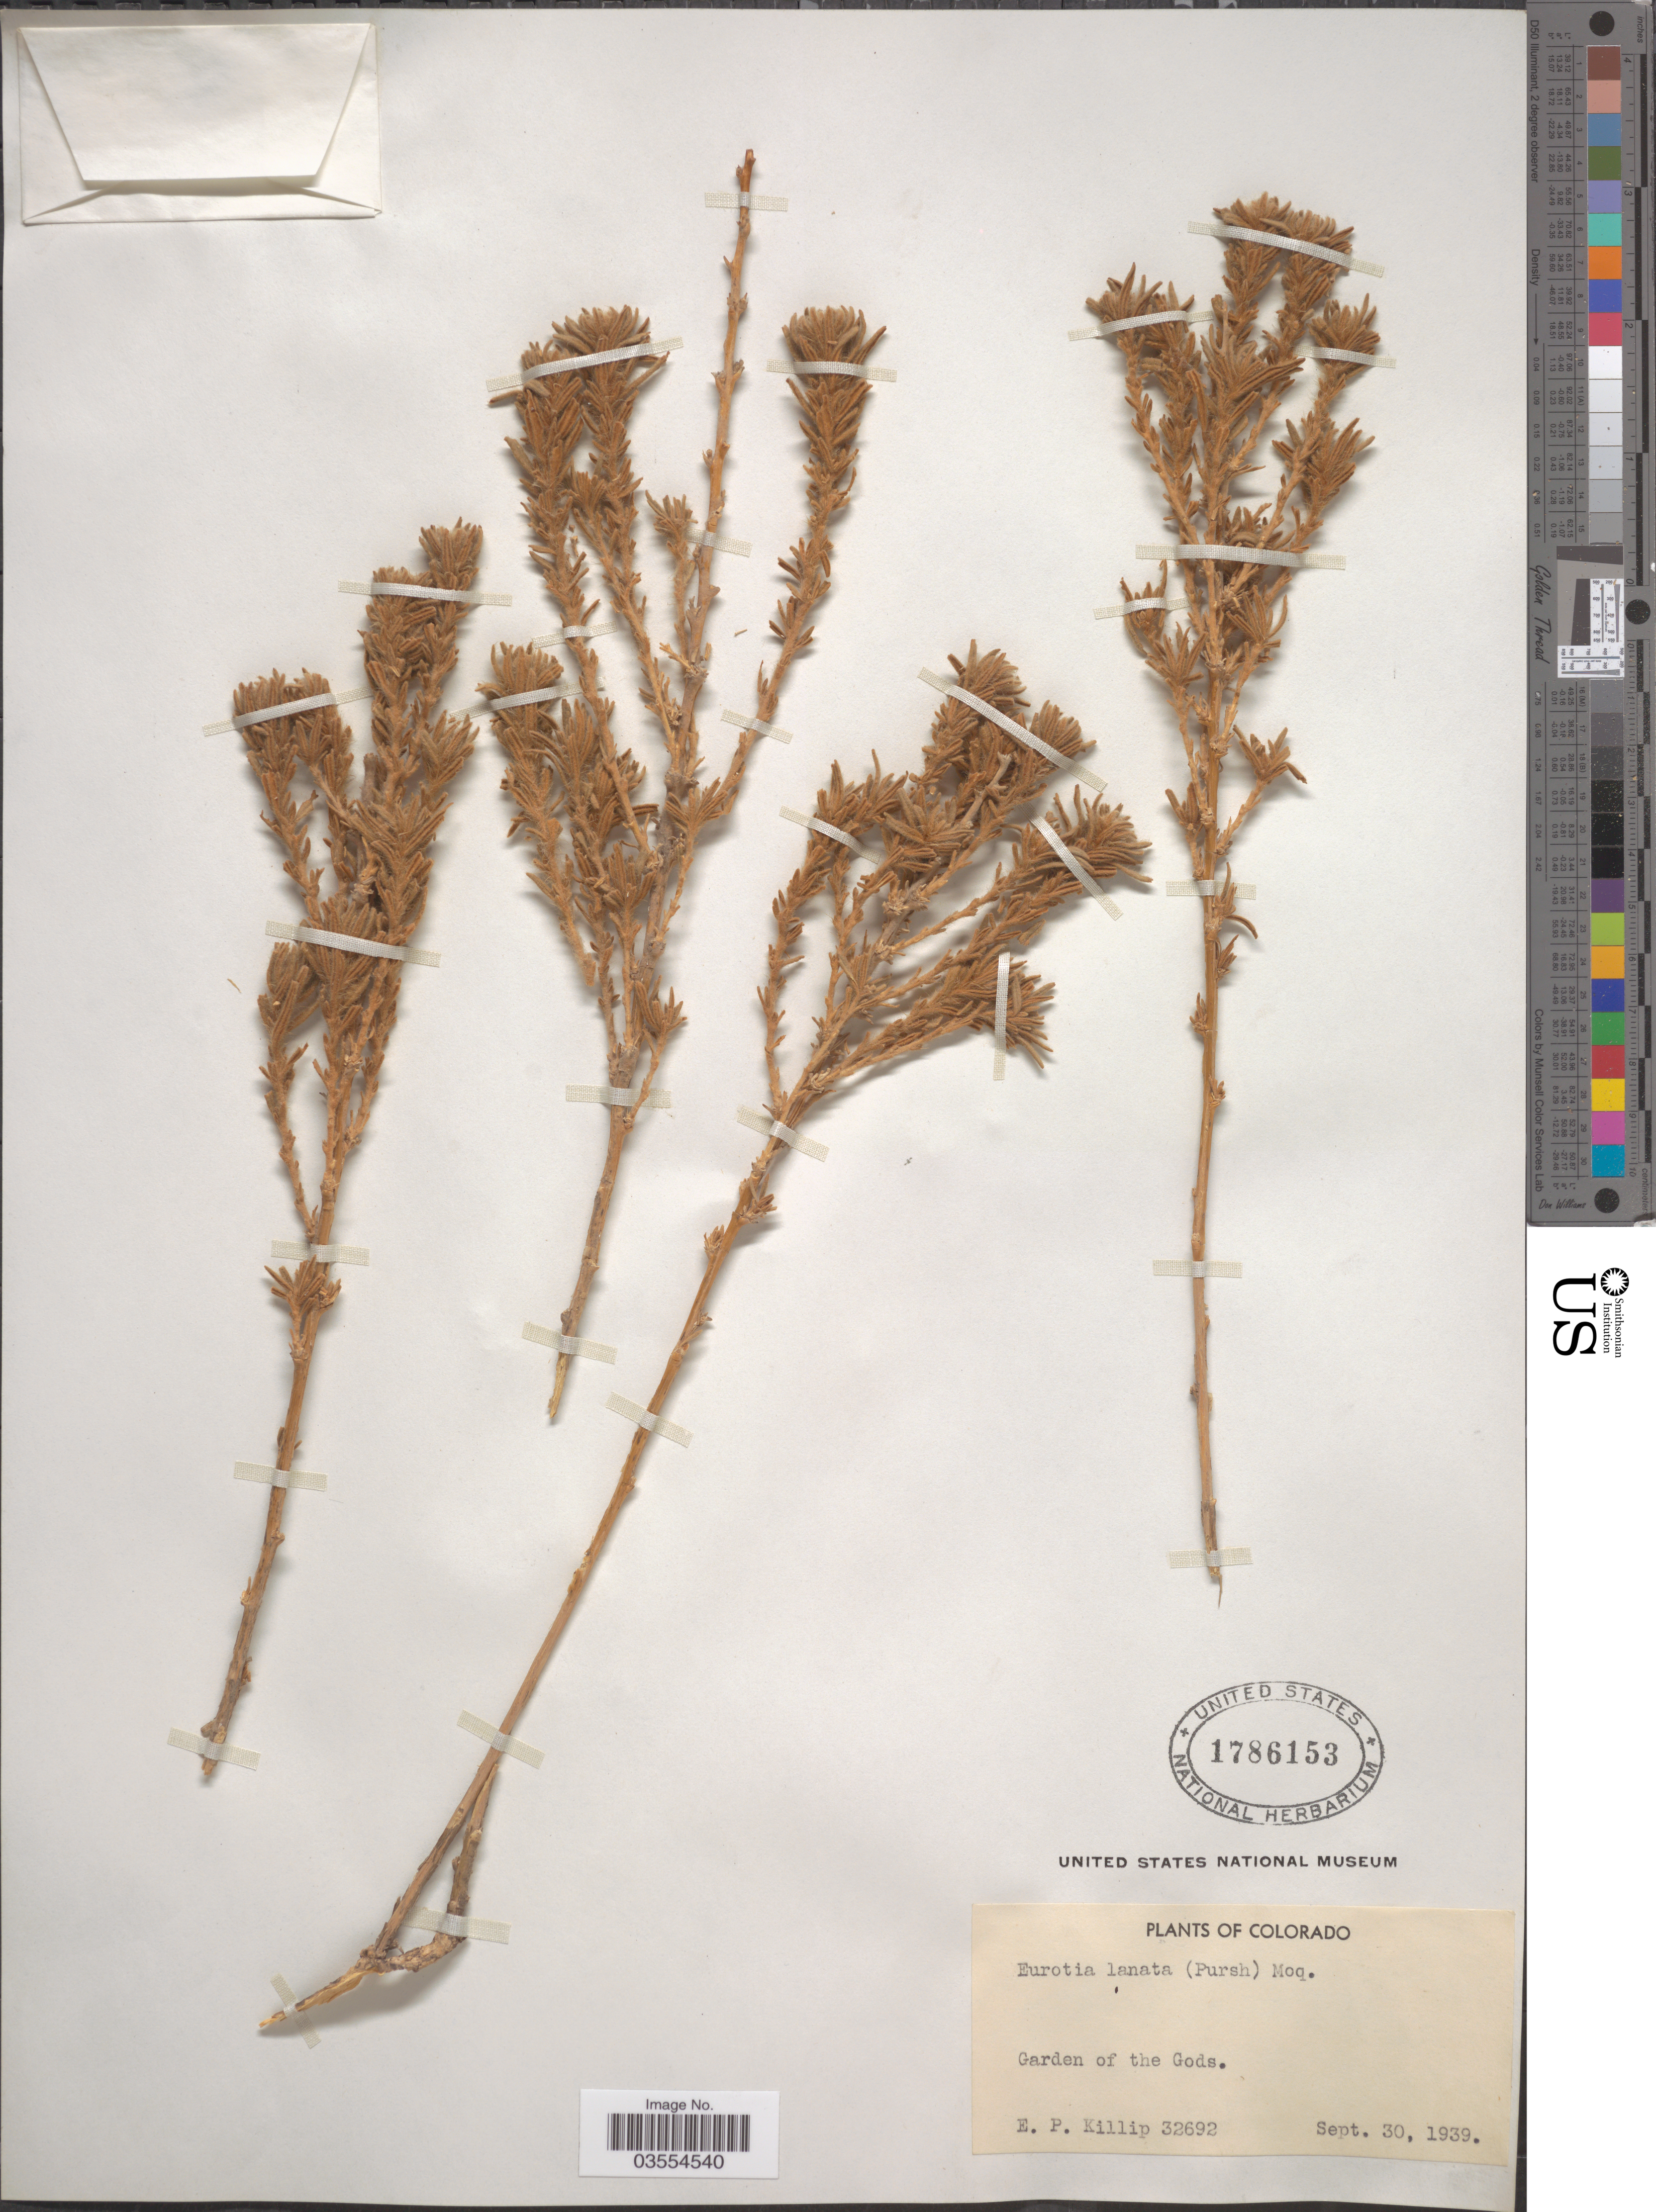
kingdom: Plantae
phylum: Tracheophyta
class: Magnoliopsida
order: Caryophyllales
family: Amaranthaceae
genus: Krascheninnikovia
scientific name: Krascheninnikovia lanata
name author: (Pursh) A. Meeuse & A.Smit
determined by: U.S. National Herbarium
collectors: E. P. Killip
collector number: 32692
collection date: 1939-09-30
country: United States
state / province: Colorado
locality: Garden of the Gods.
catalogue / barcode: US 1786153